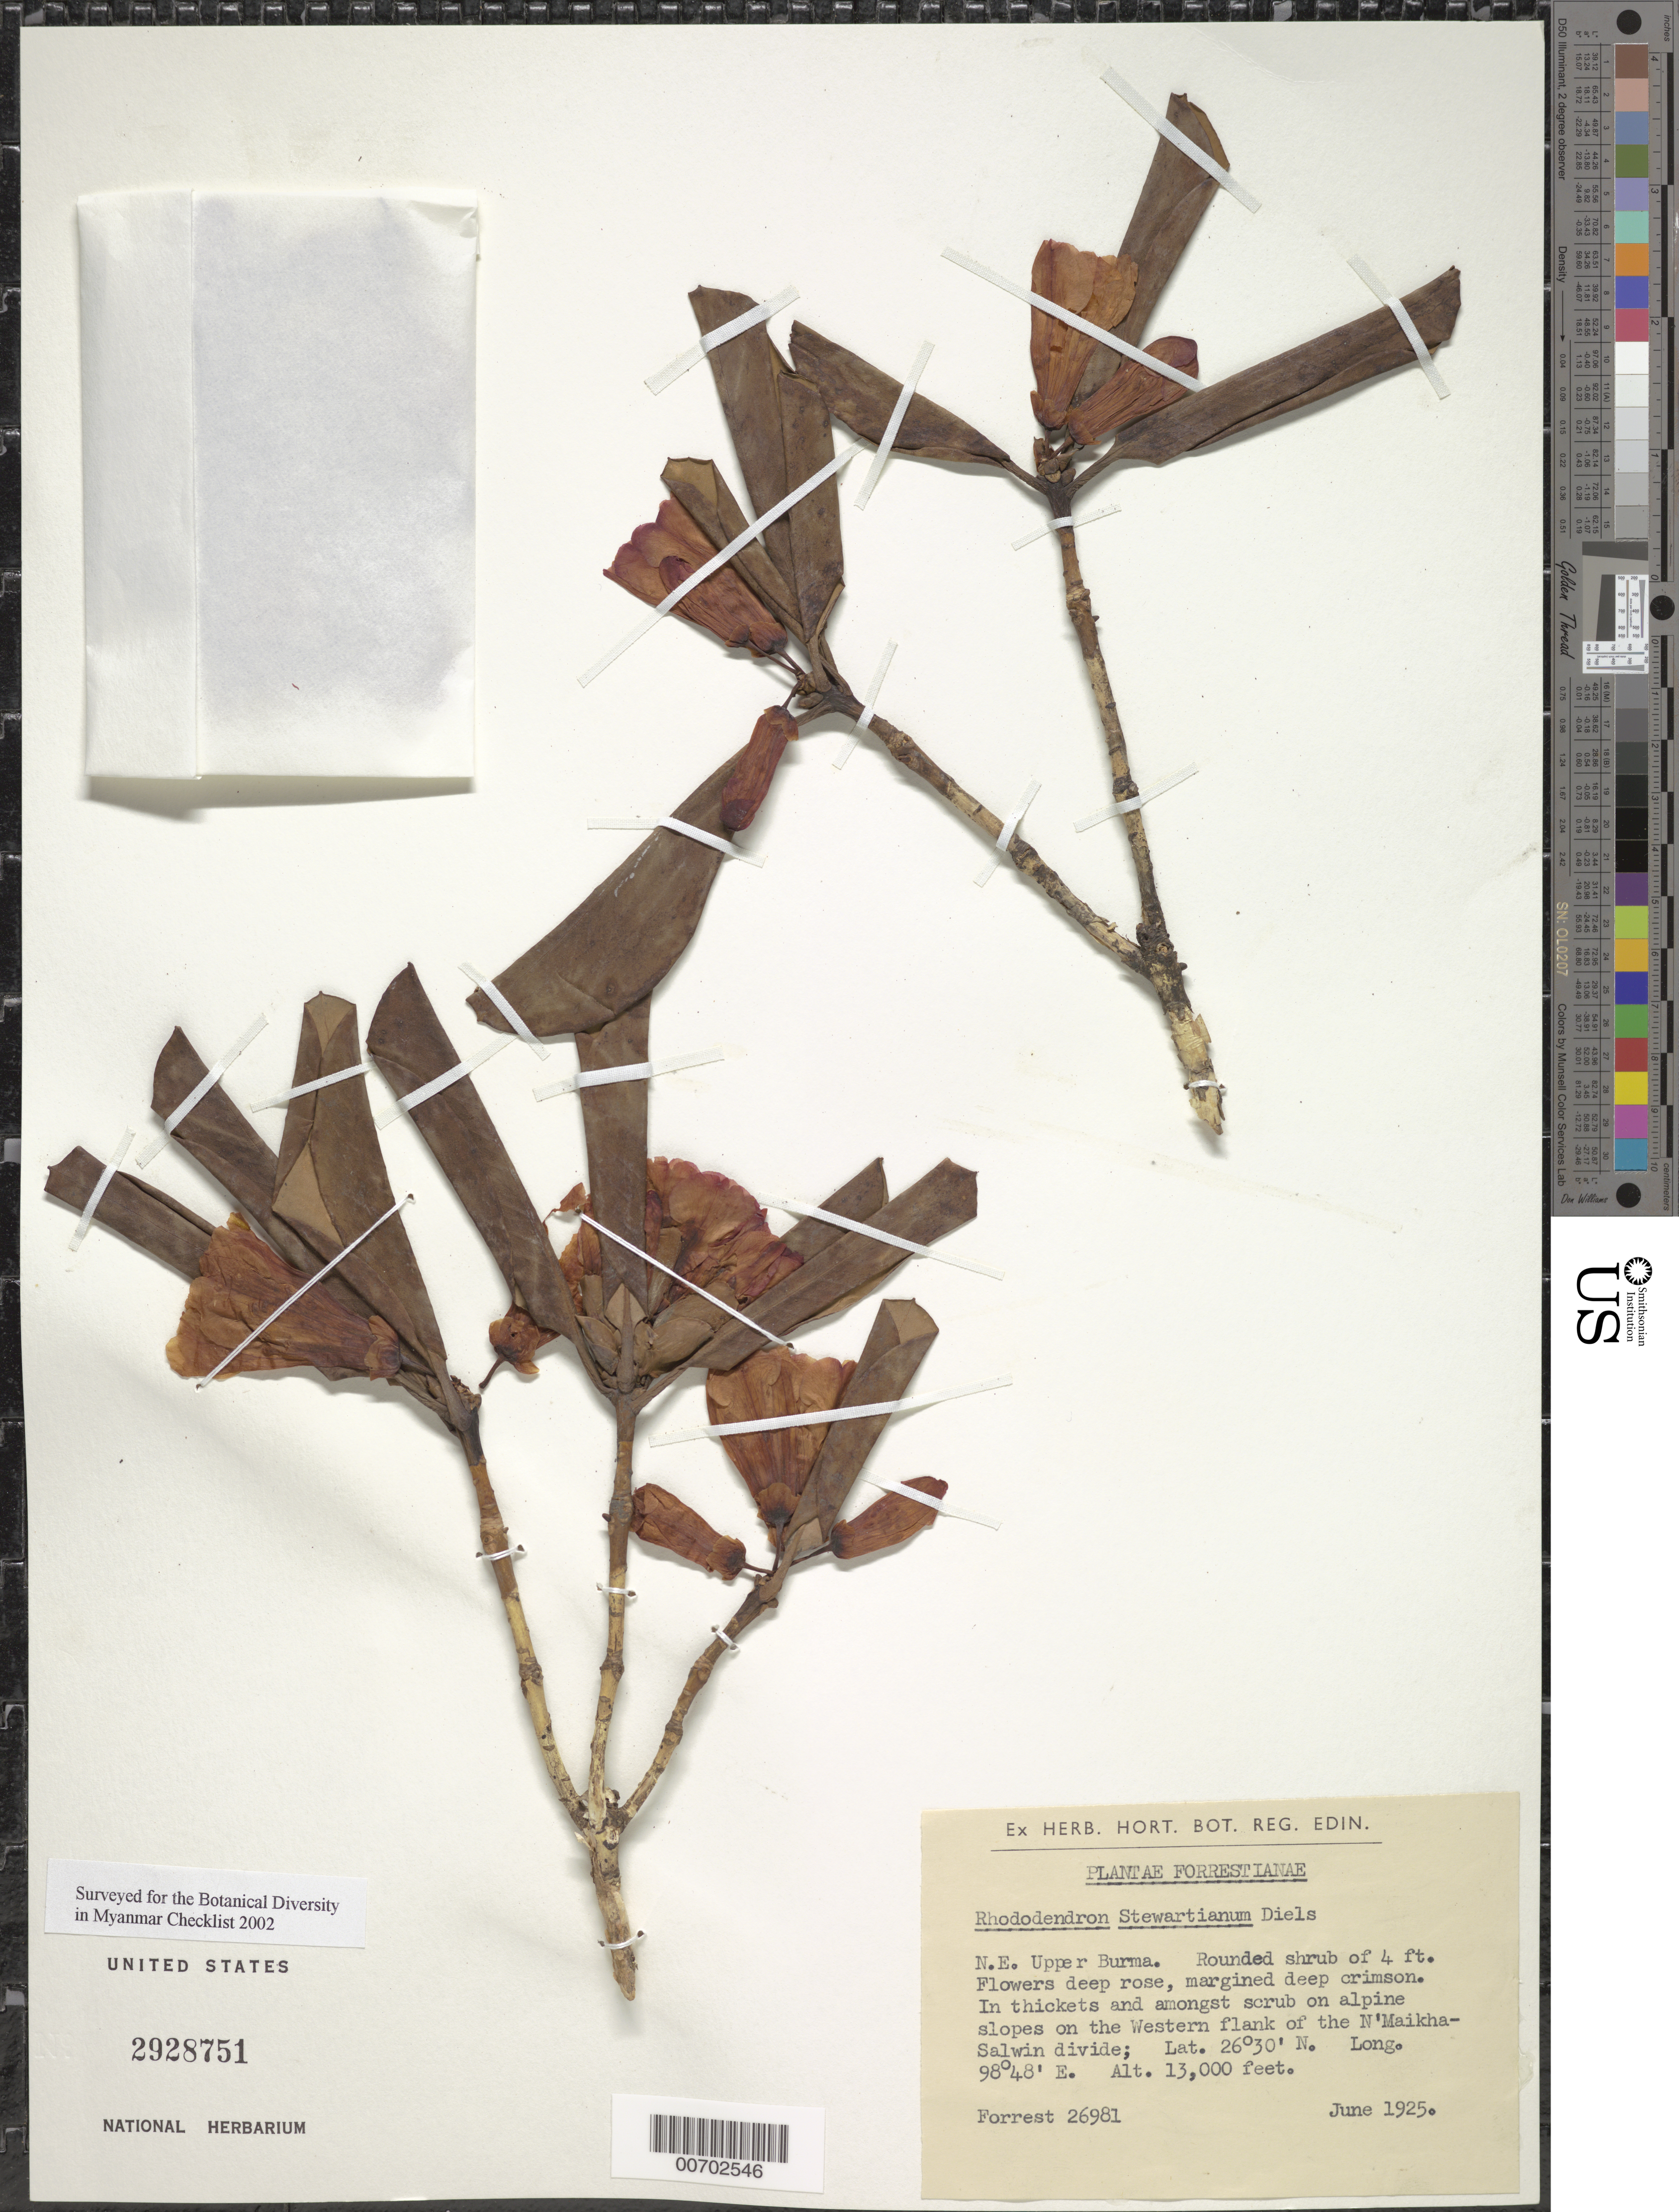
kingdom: Plantae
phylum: Tracheophyta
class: Magnoliopsida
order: Ericales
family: Ericaceae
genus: Rhododendron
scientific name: Rhododendron stewartianum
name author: Diels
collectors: G. Forrest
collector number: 26981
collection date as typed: Jun 1925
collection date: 1925-06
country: Myanmar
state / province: Kachin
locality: N'Maikha-Salwin Divide, W flank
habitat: In thickets and scrub on alpine slopes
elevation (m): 3962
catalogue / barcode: US 2928751